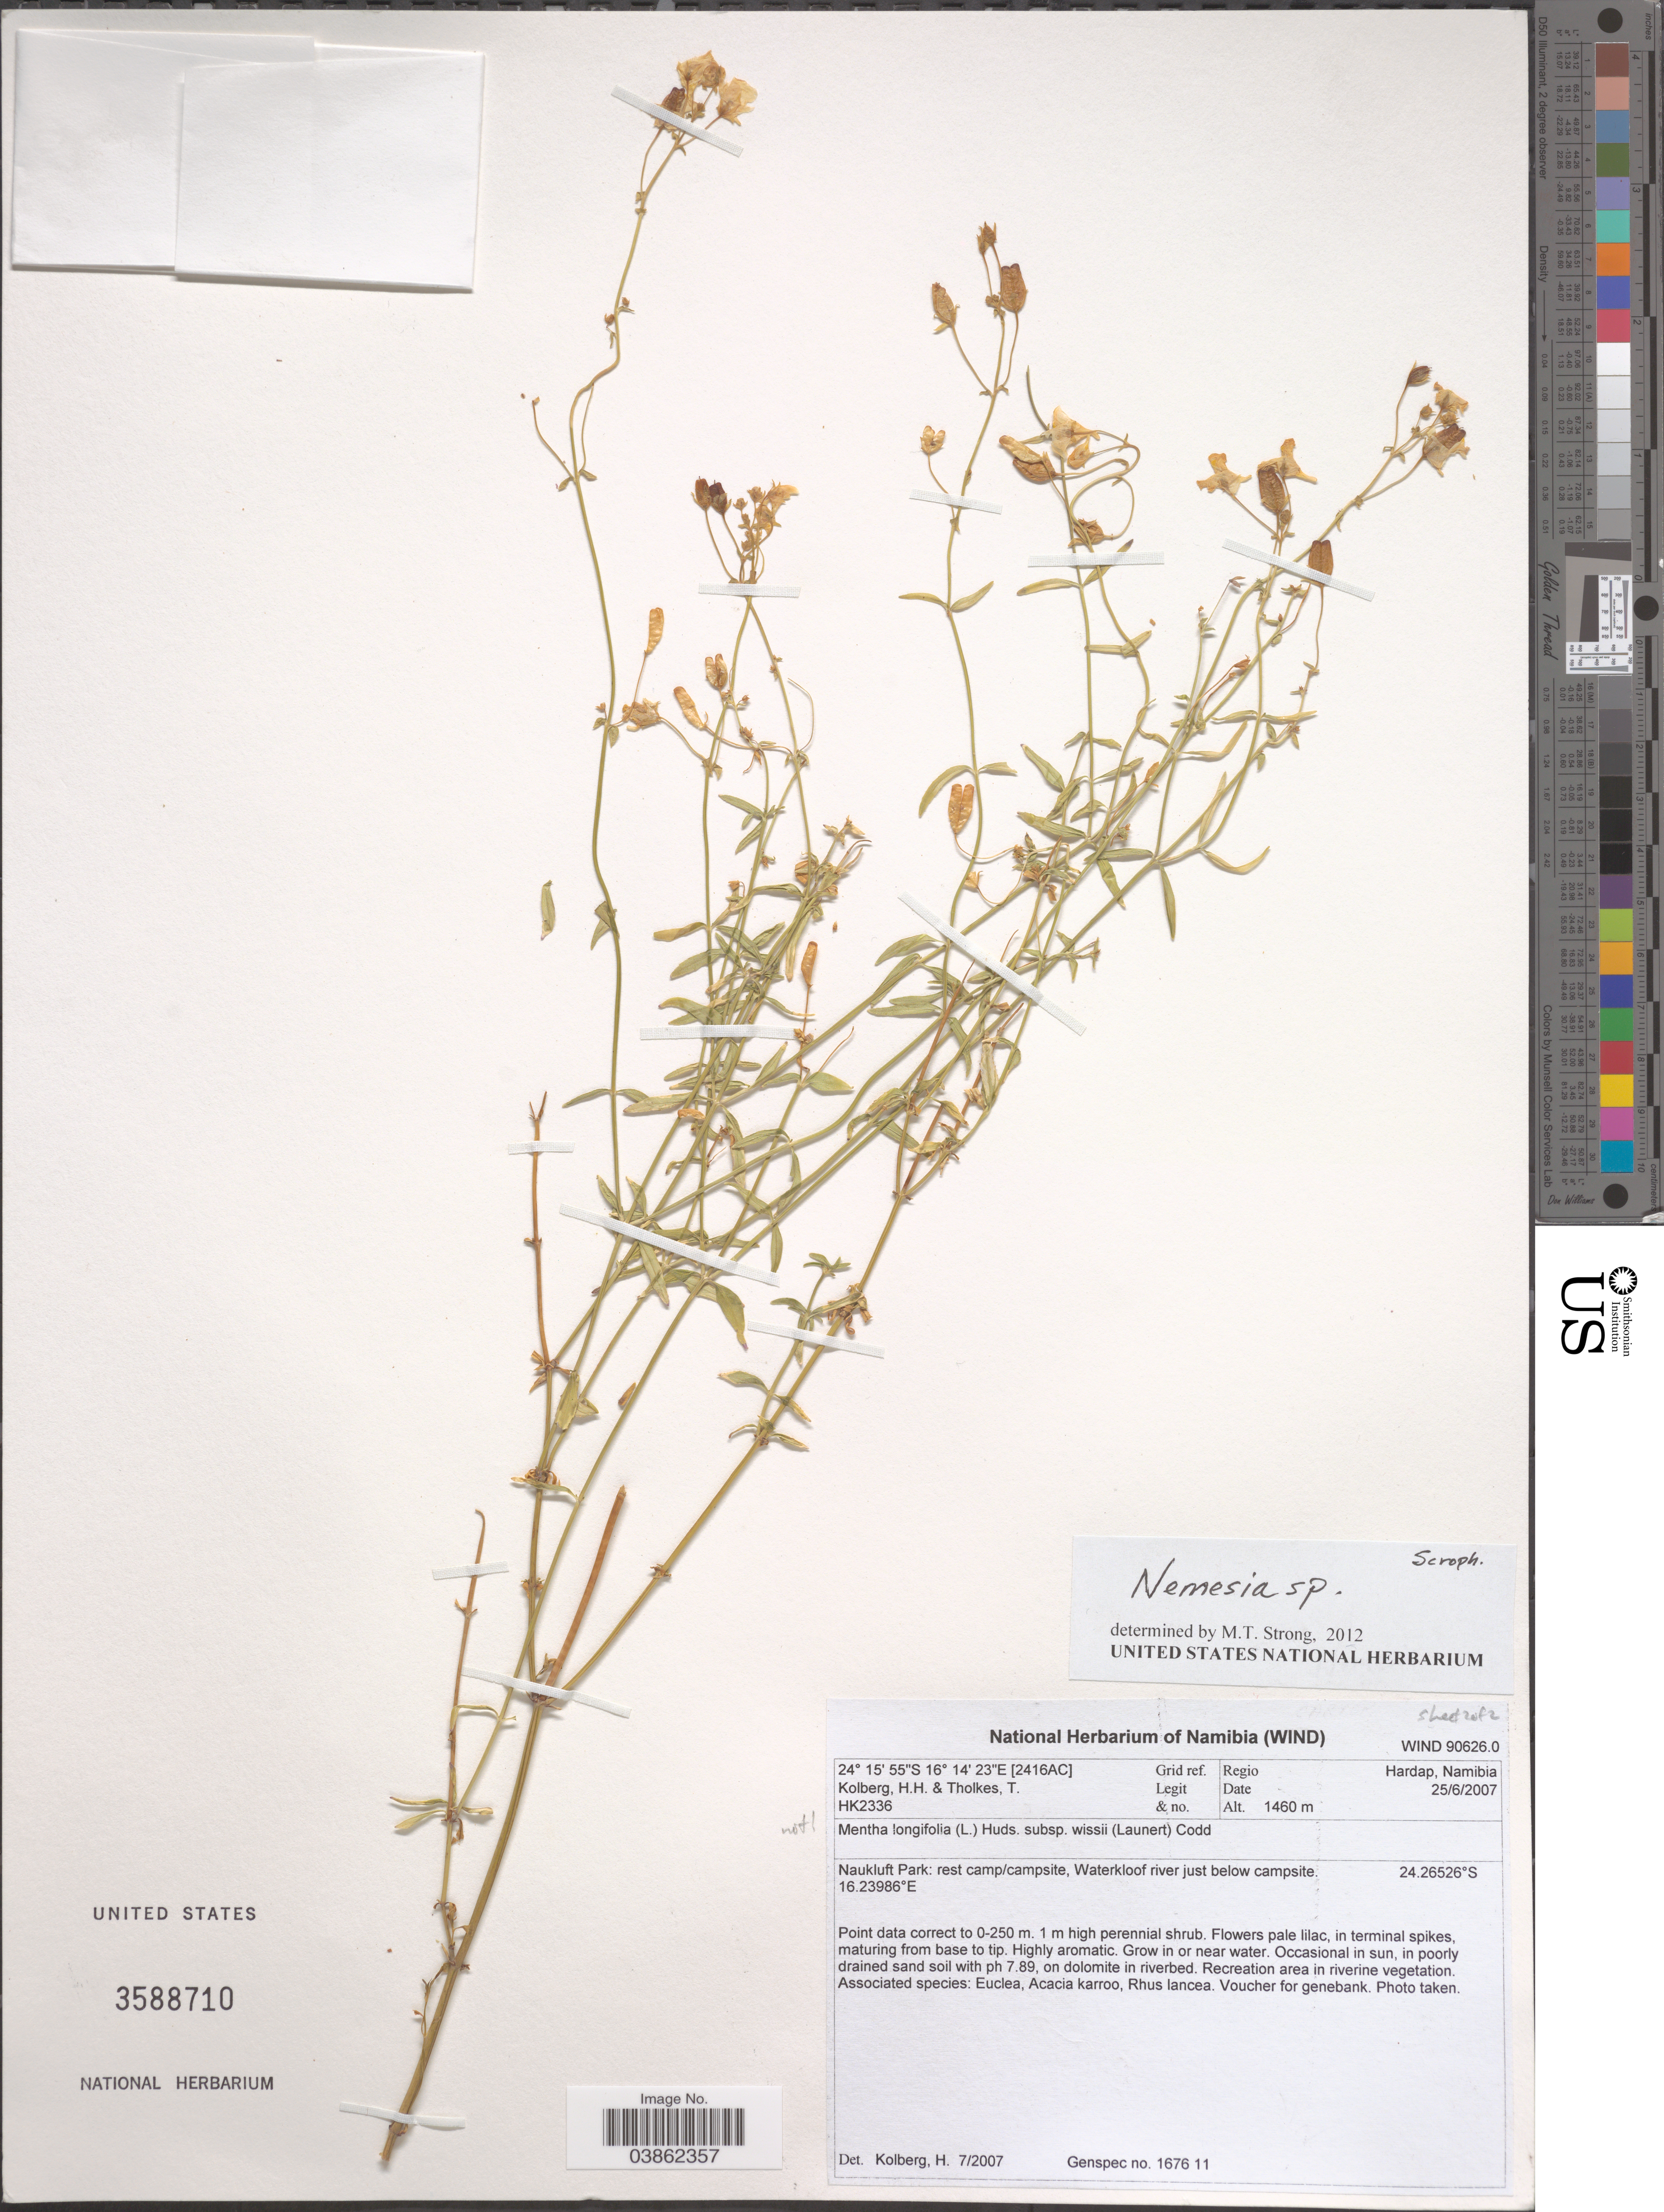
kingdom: Plantae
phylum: Tracheophyta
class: Magnoliopsida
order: Lamiales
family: Scrophulariaceae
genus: Nemesia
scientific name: Nemesia sp.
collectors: H. H. Kolberg & T. Tholkes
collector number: HK2336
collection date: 2007-06-25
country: Namibia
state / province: Hardap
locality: Grid ref. [2416AC]. Regio Hardap. Naukluft Park: rest camp/campsite, Waterkloof river just below campsite.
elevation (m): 1460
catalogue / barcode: US 3588710